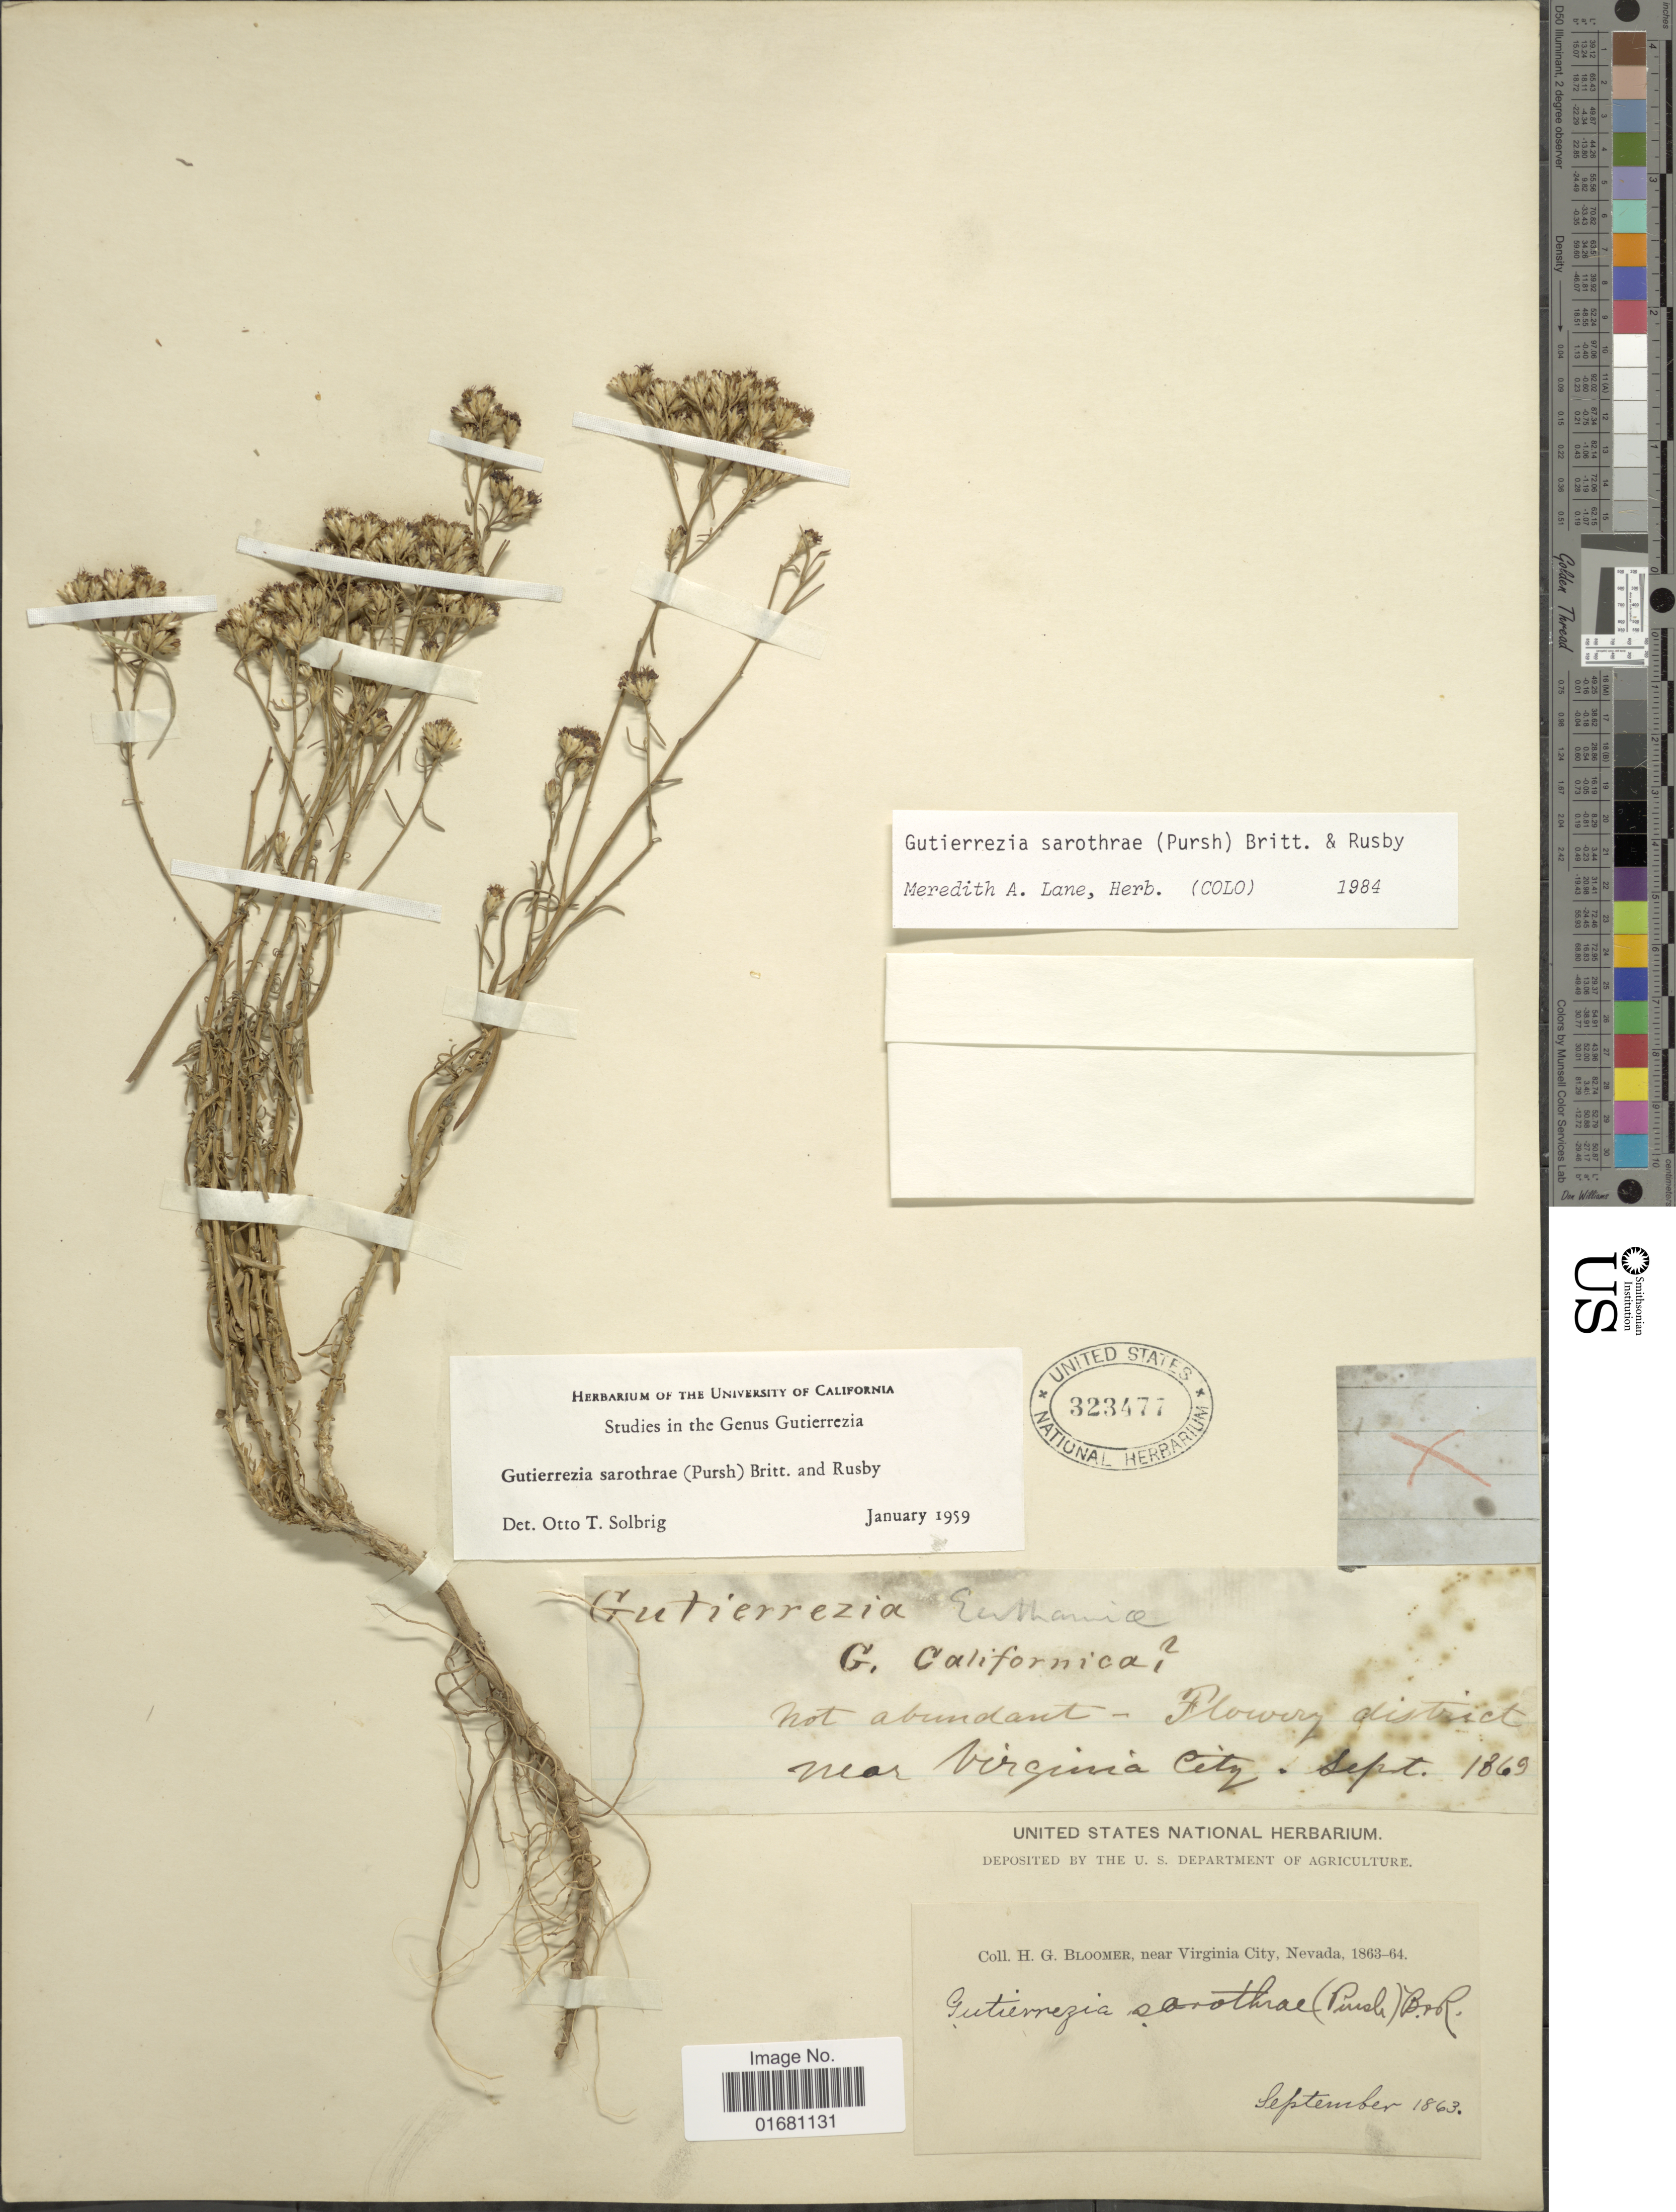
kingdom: Plantae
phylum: Tracheophyta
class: Magnoliopsida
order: Asterales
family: Asteraceae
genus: Gutierrezia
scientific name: Gutierrezia sarothrae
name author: (Pursh) Britton & Rusby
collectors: H. Bloomer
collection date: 1863-09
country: United States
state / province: Nevada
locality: Near Virginia City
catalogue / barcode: US 323477